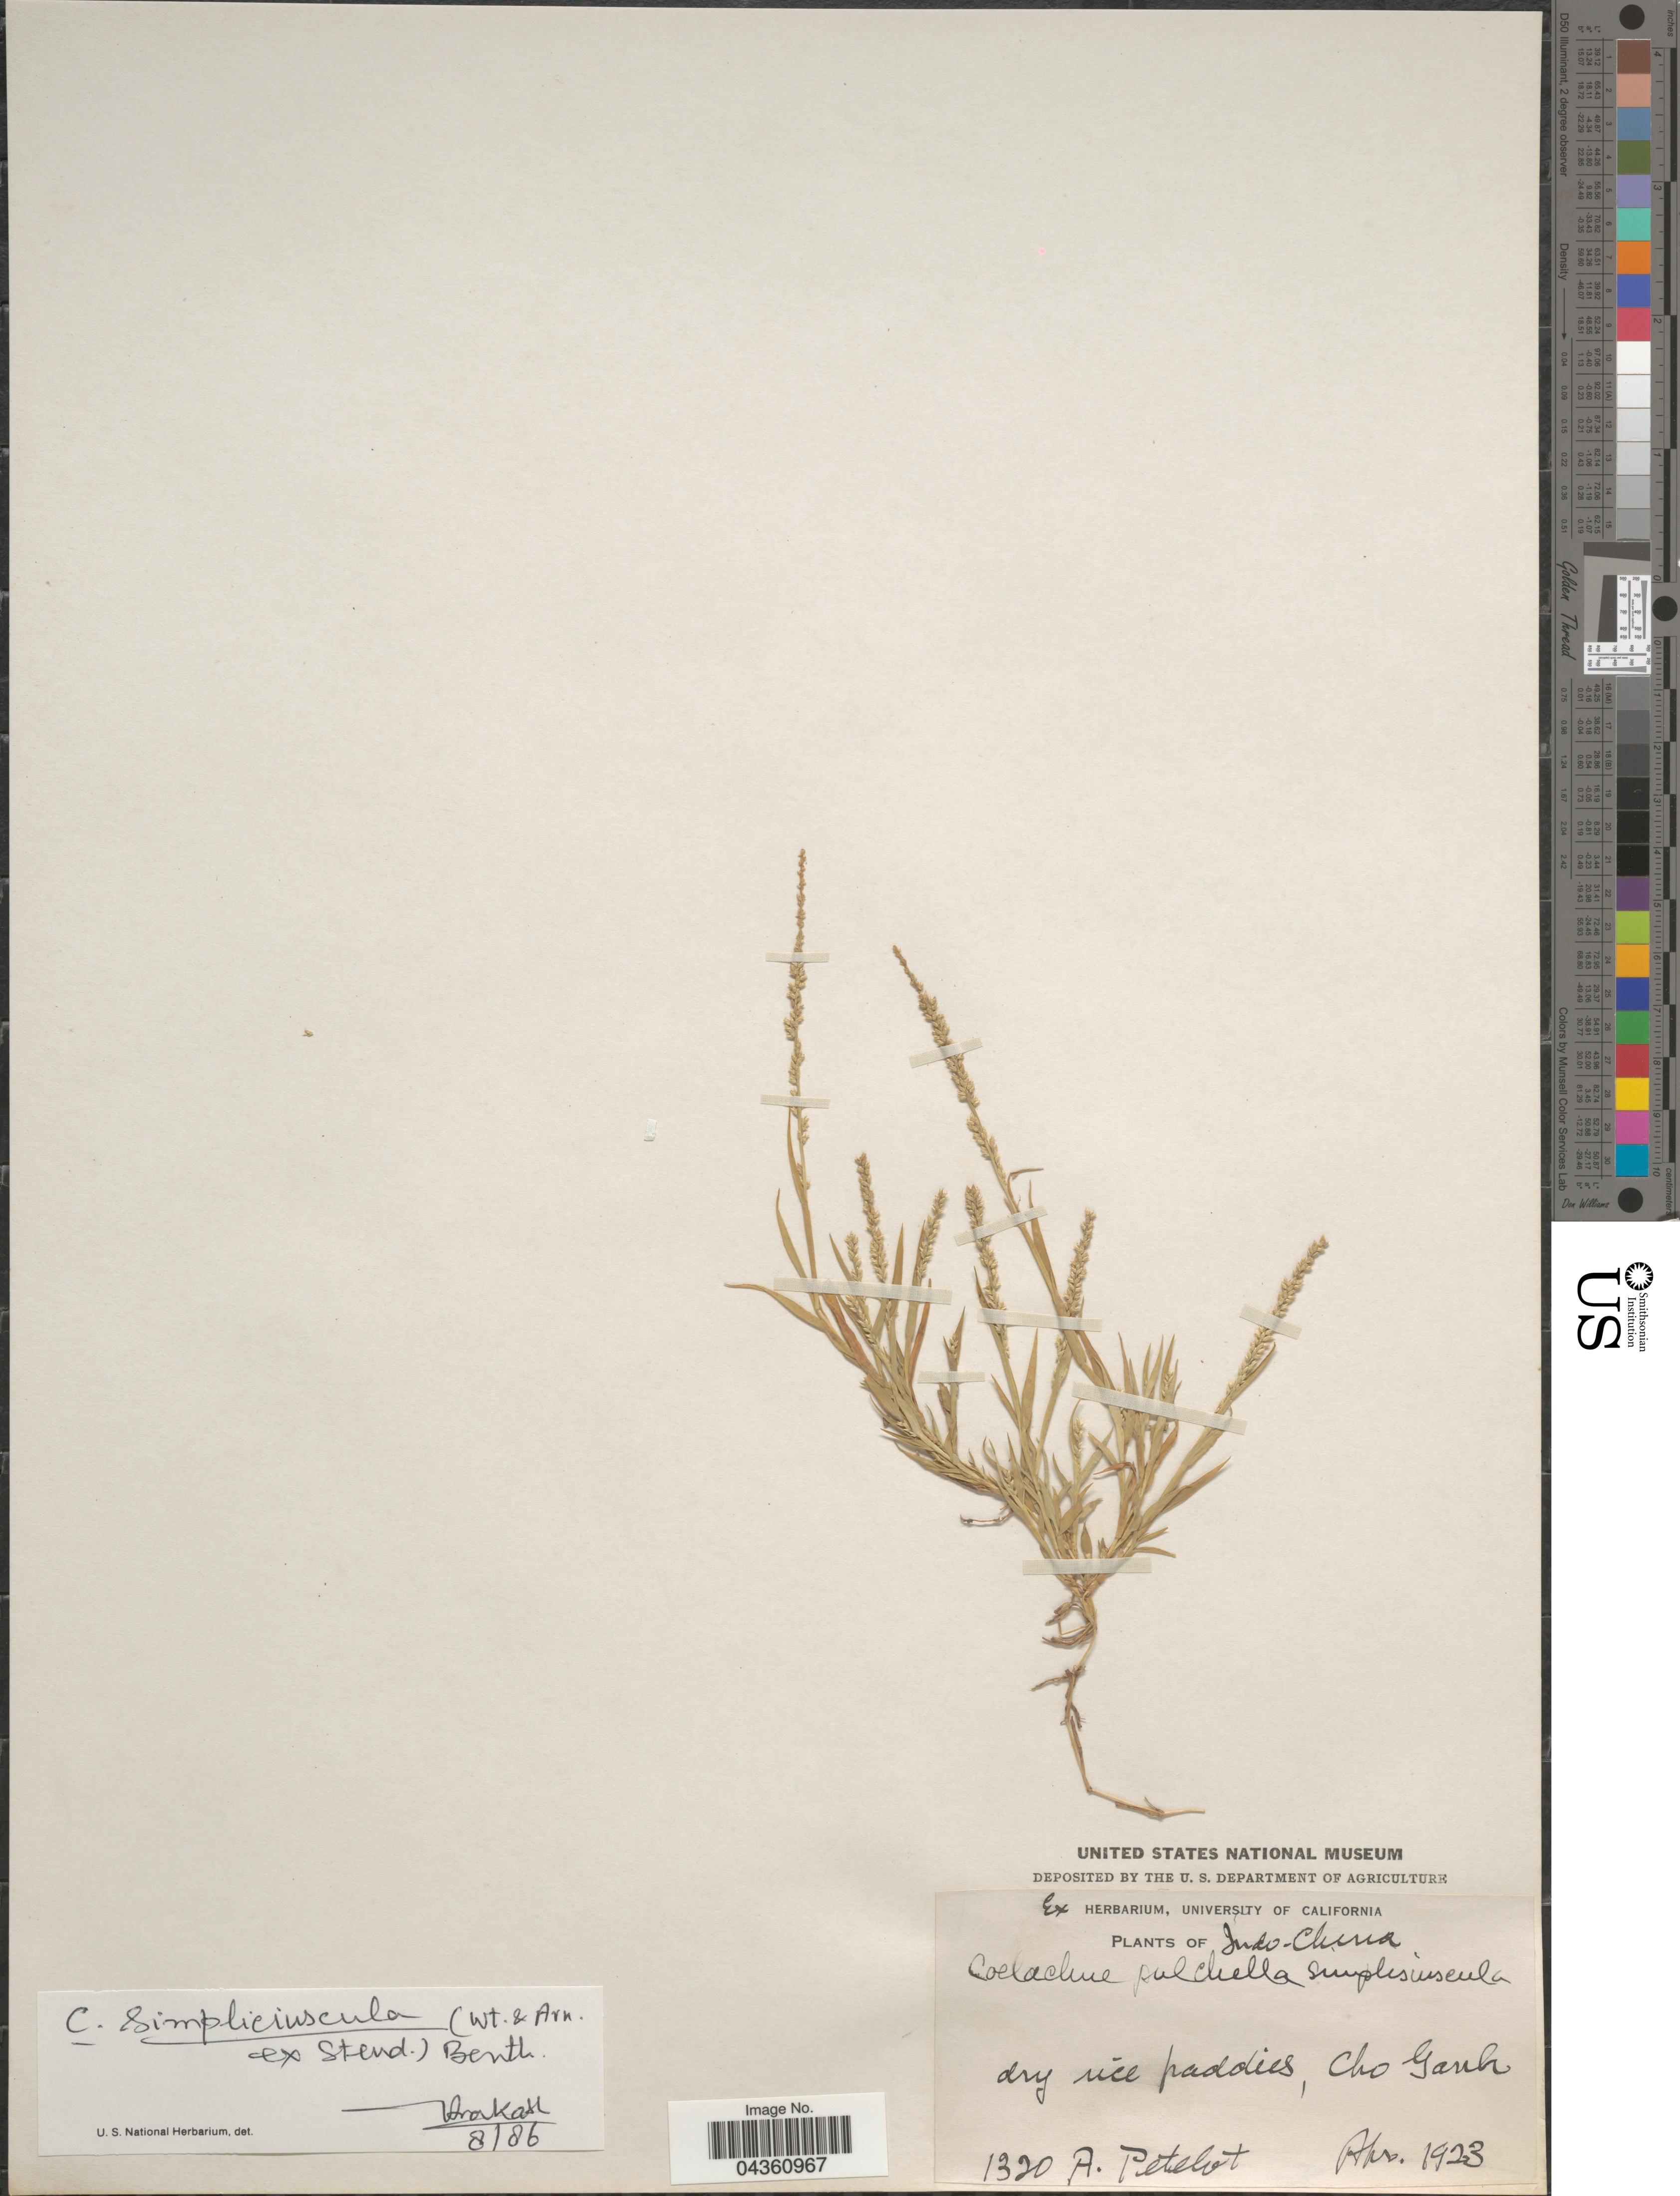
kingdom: Plantae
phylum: Tracheophyta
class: Liliopsida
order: Poales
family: Poaceae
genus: Coelachne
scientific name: Coelachne simpliciuscula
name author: (Wight & Arn. ex Steud.) Munro ex Benth.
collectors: A. Petelot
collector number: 1320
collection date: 1923-04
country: Vietnam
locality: Indo-China. Cho Ganh.